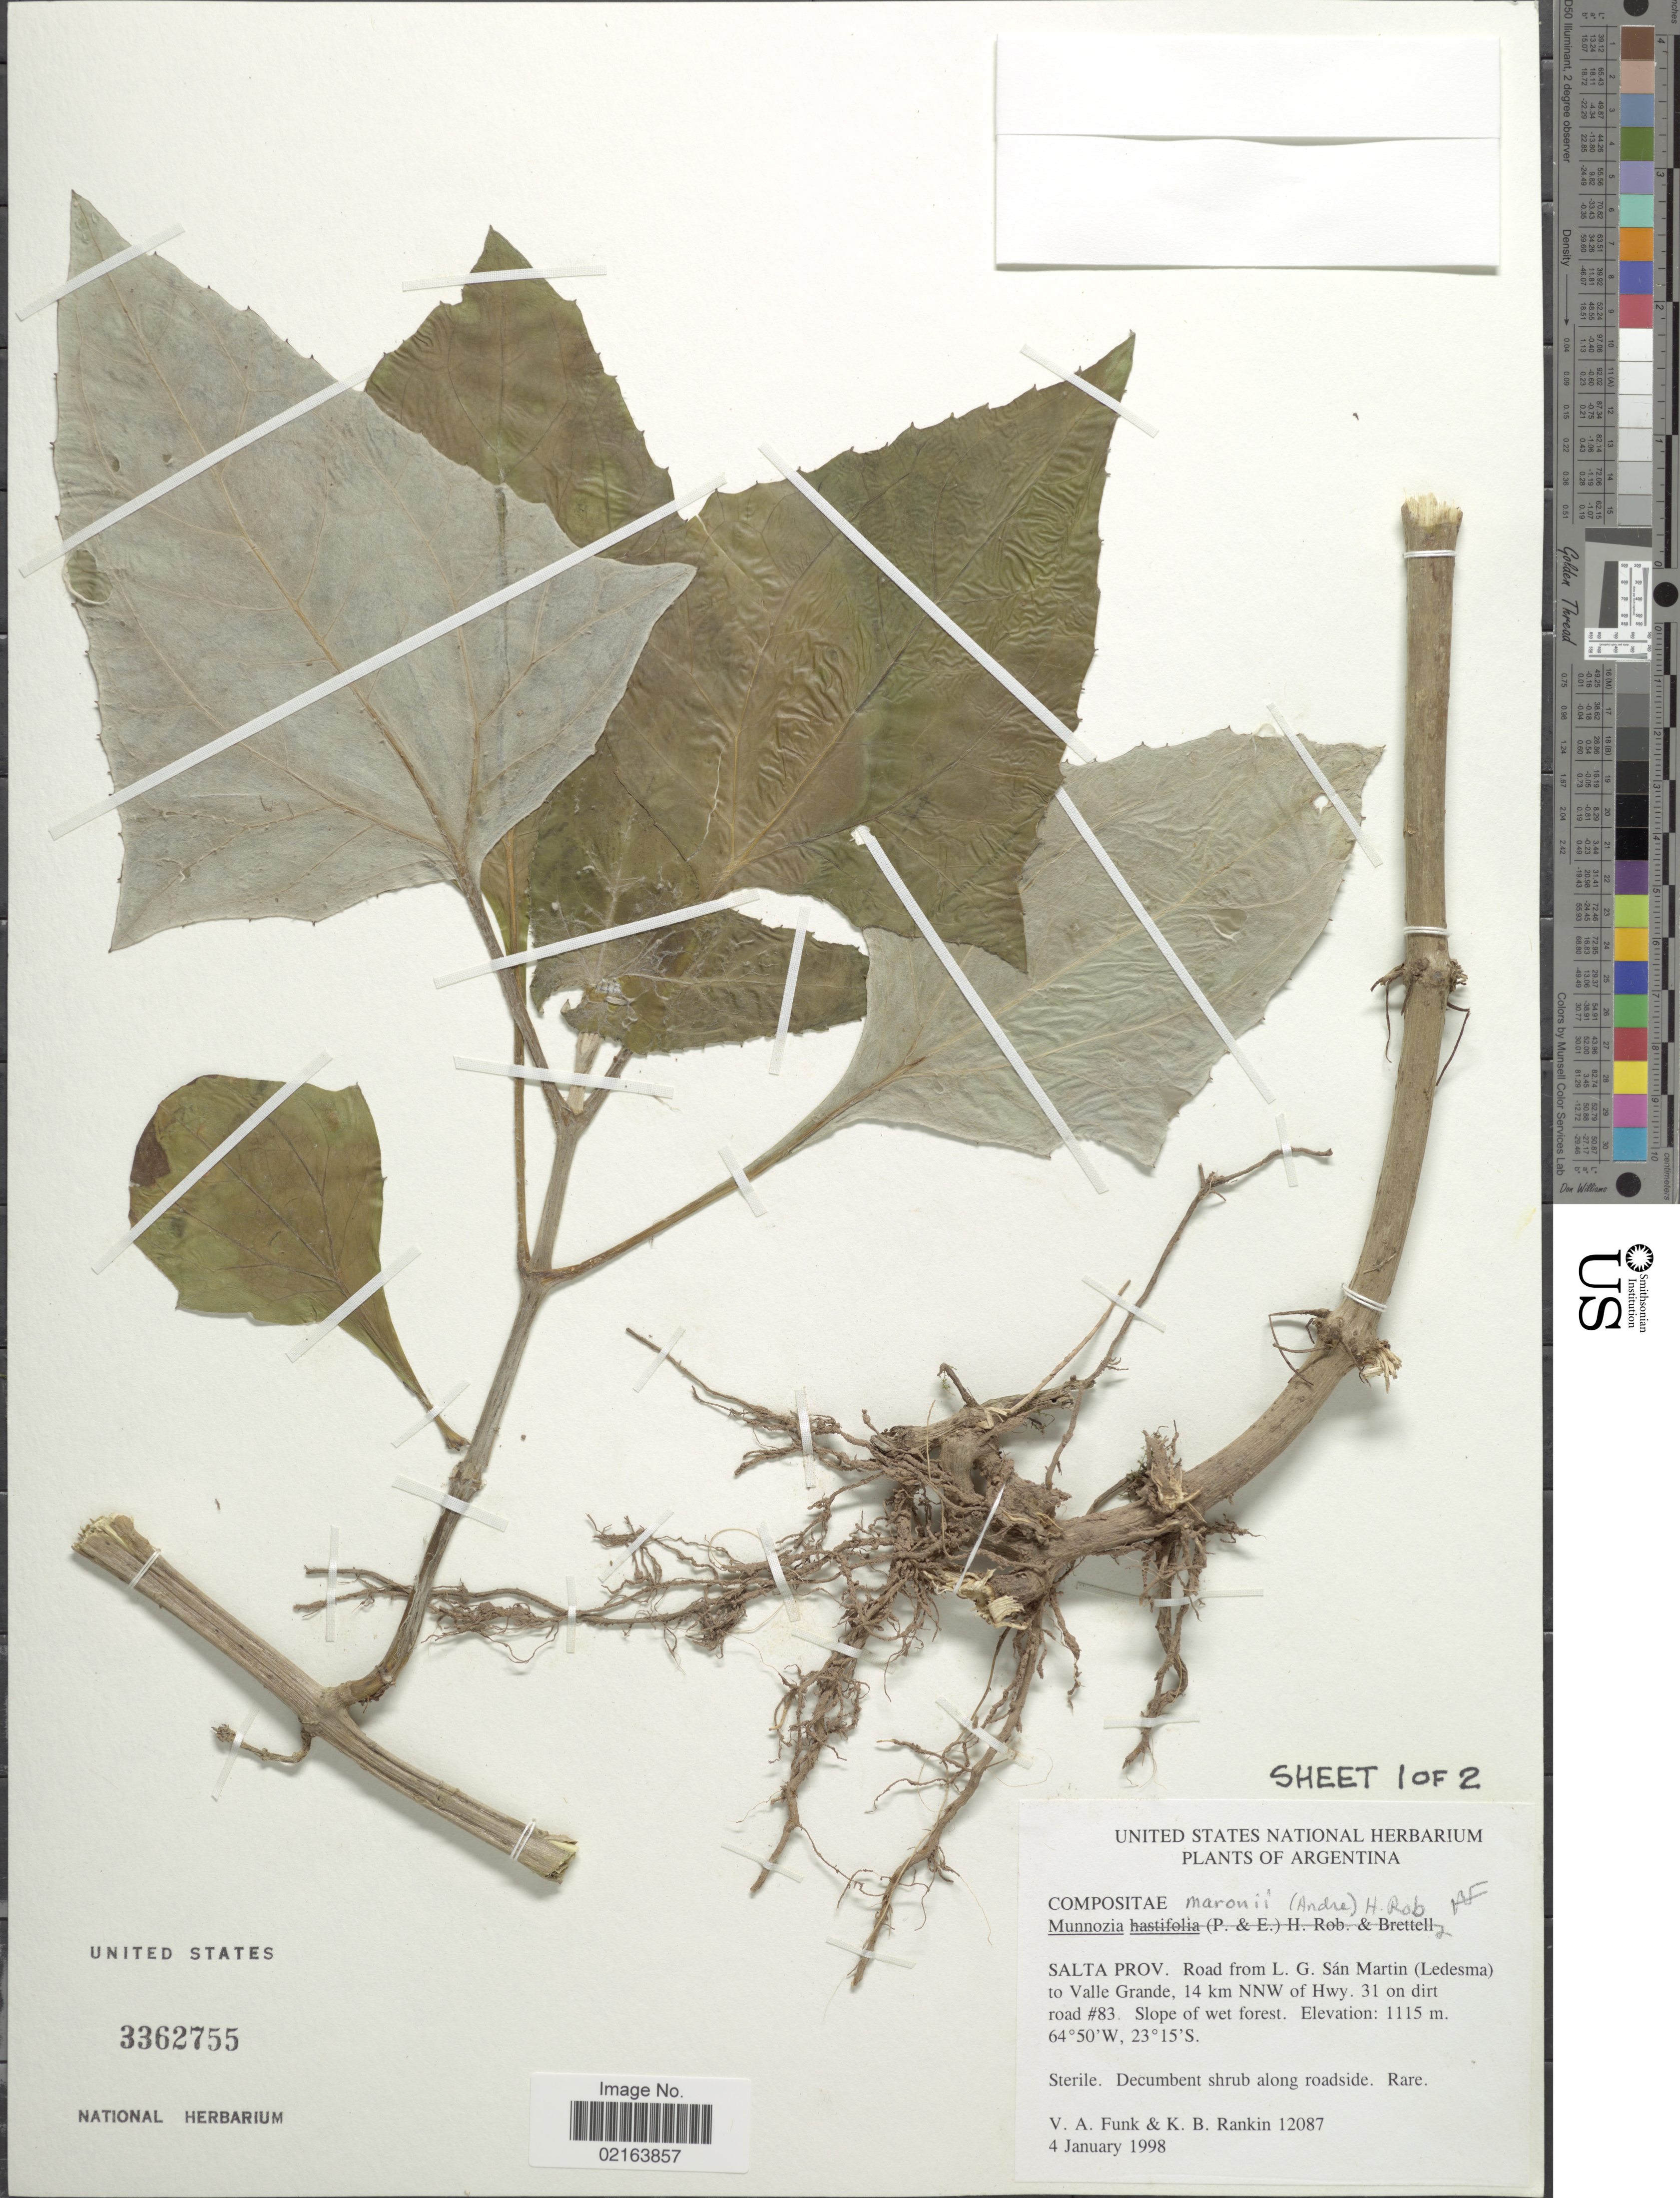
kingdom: Plantae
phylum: Tracheophyta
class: Magnoliopsida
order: Asterales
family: Asteraceae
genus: Munnozia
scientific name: Munnozia maronii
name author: (André) H. Rob.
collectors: V. Funk & K. B. Rankin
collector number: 12087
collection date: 1998-01-04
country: Argentina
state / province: Salta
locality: Road from L.G. San Martin (Ledesma) to Valle Grande, 14 km NNW of Hwy. 31 on dirt road #83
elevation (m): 1115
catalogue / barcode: US 3362755